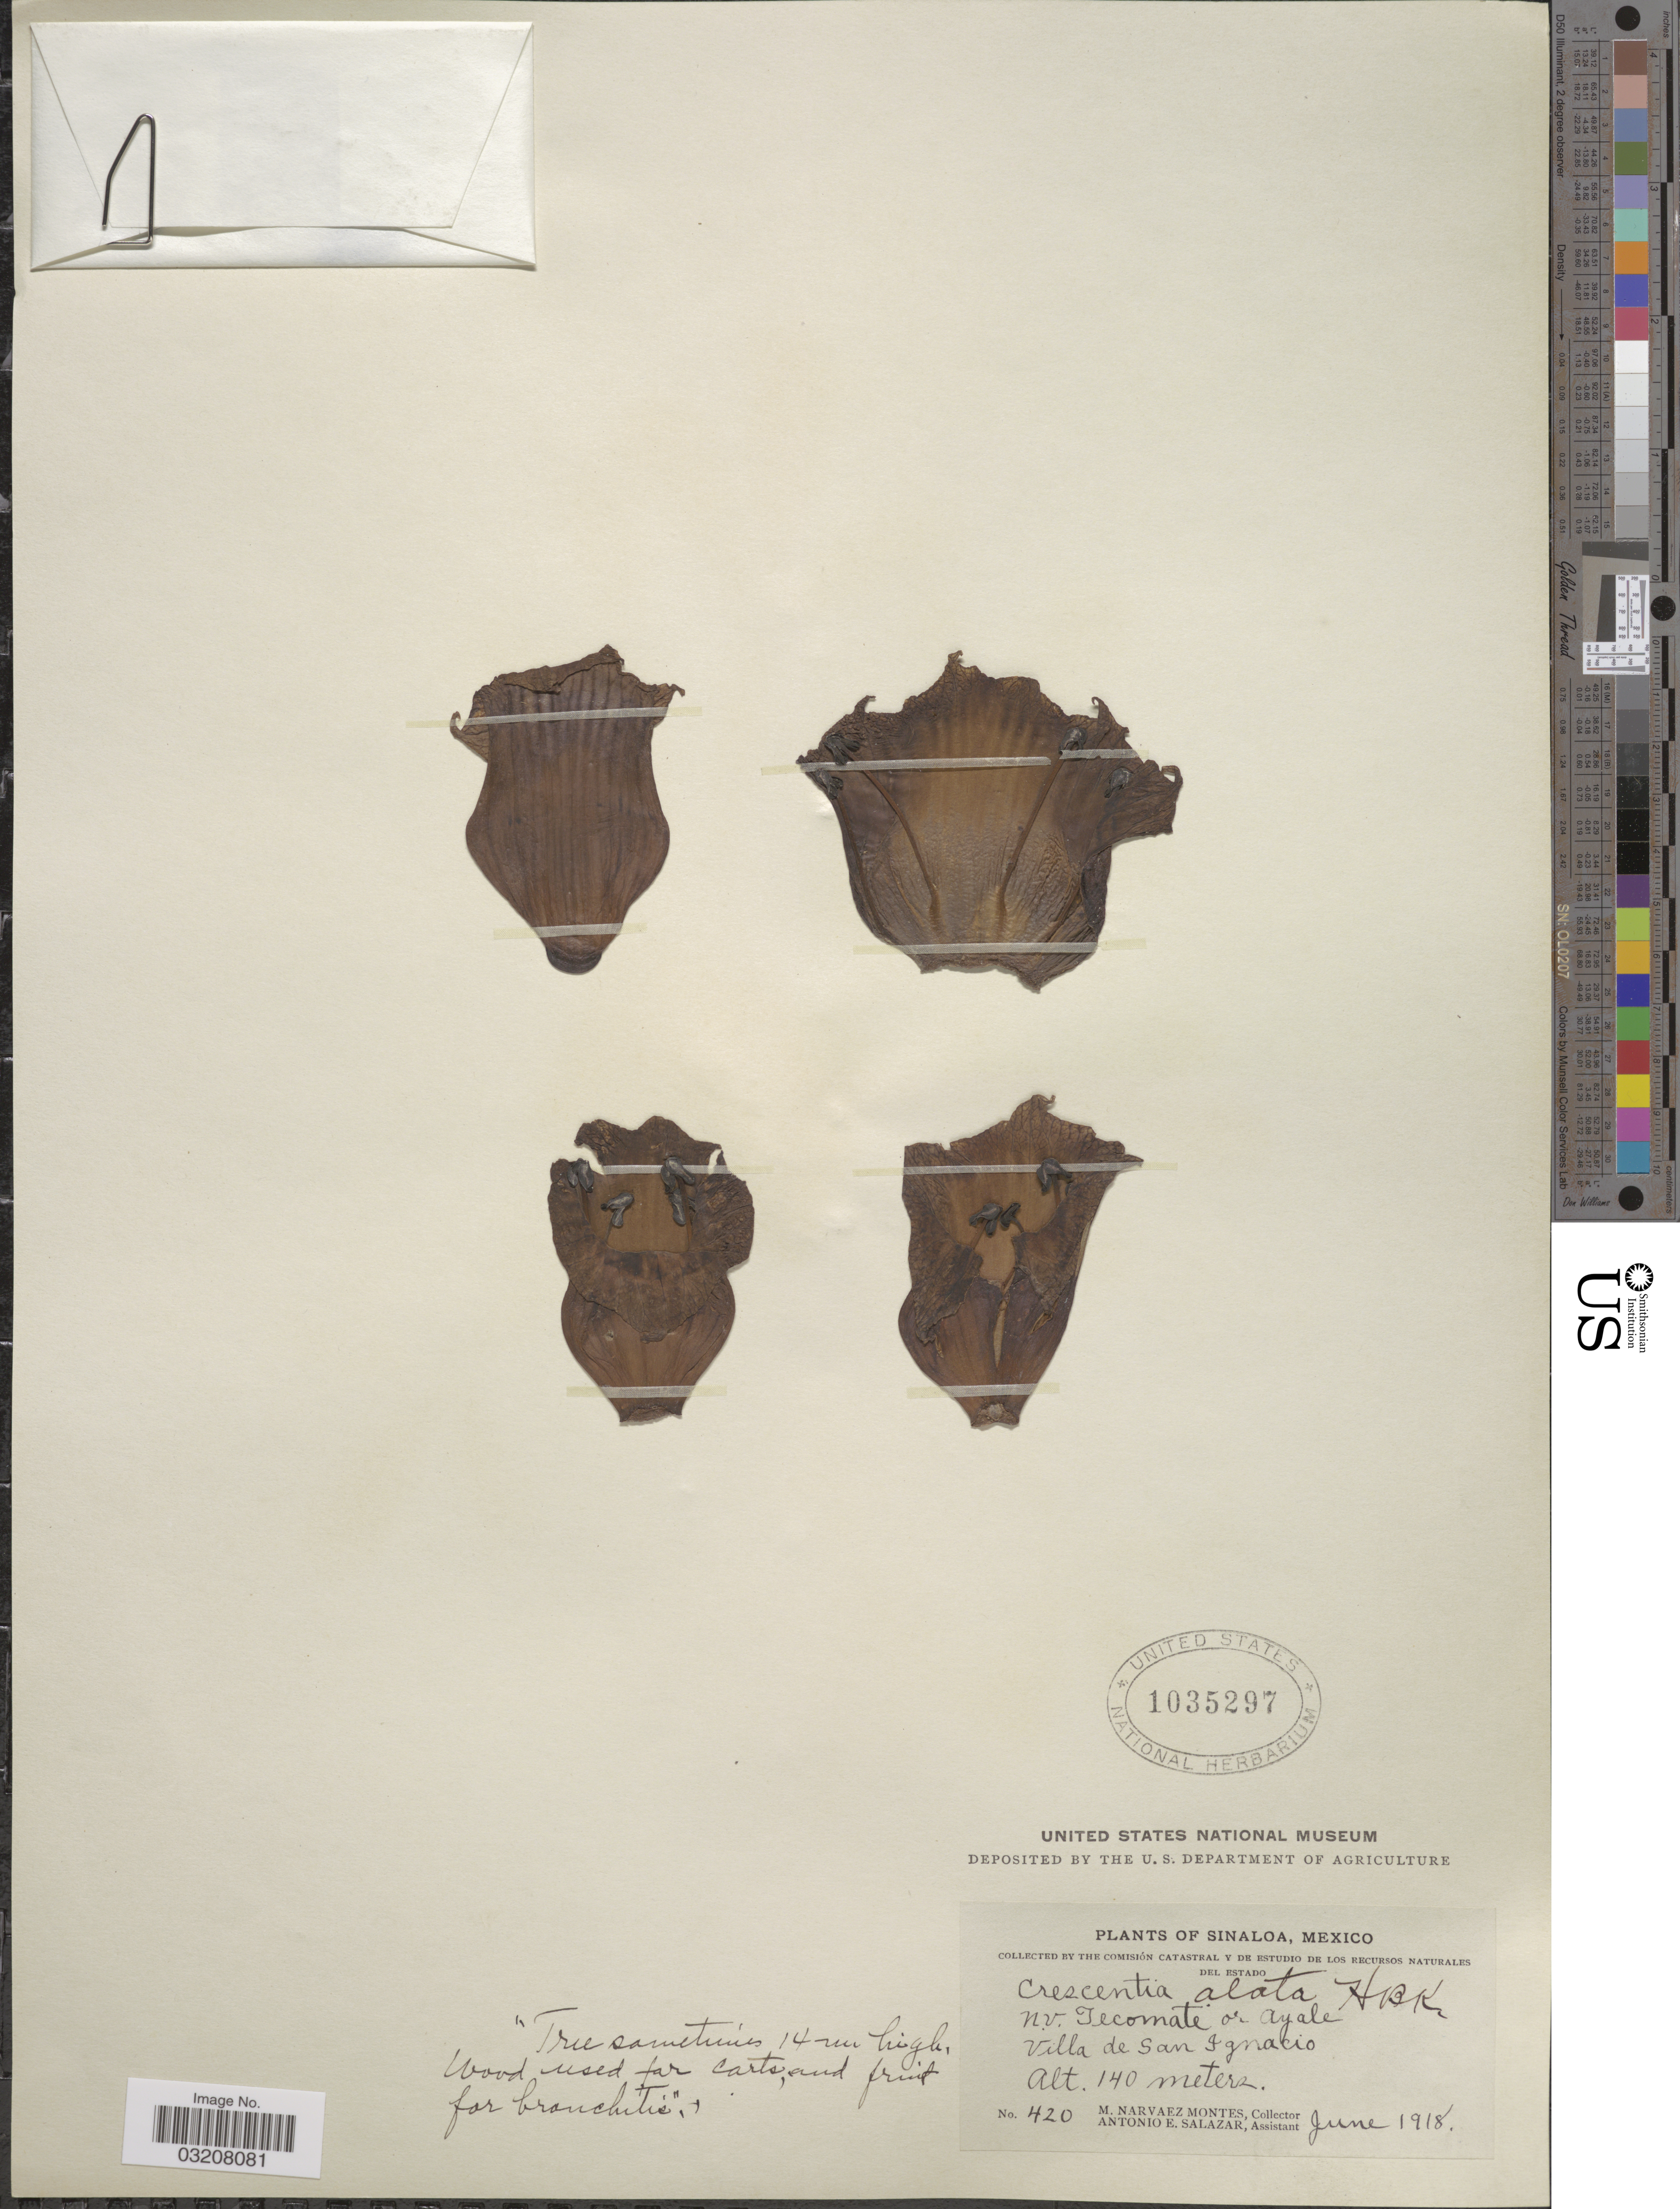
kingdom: Plantae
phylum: Tracheophyta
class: Magnoliopsida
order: Lamiales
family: Bignoniaceae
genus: Crescentia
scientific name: Crescentia alata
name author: Kunth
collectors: M. Narvaez-Montes & A. E. Salazar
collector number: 420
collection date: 1918-06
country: Mexico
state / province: Sinaloa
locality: Villa de San Ignacio.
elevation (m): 140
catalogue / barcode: US 1035297